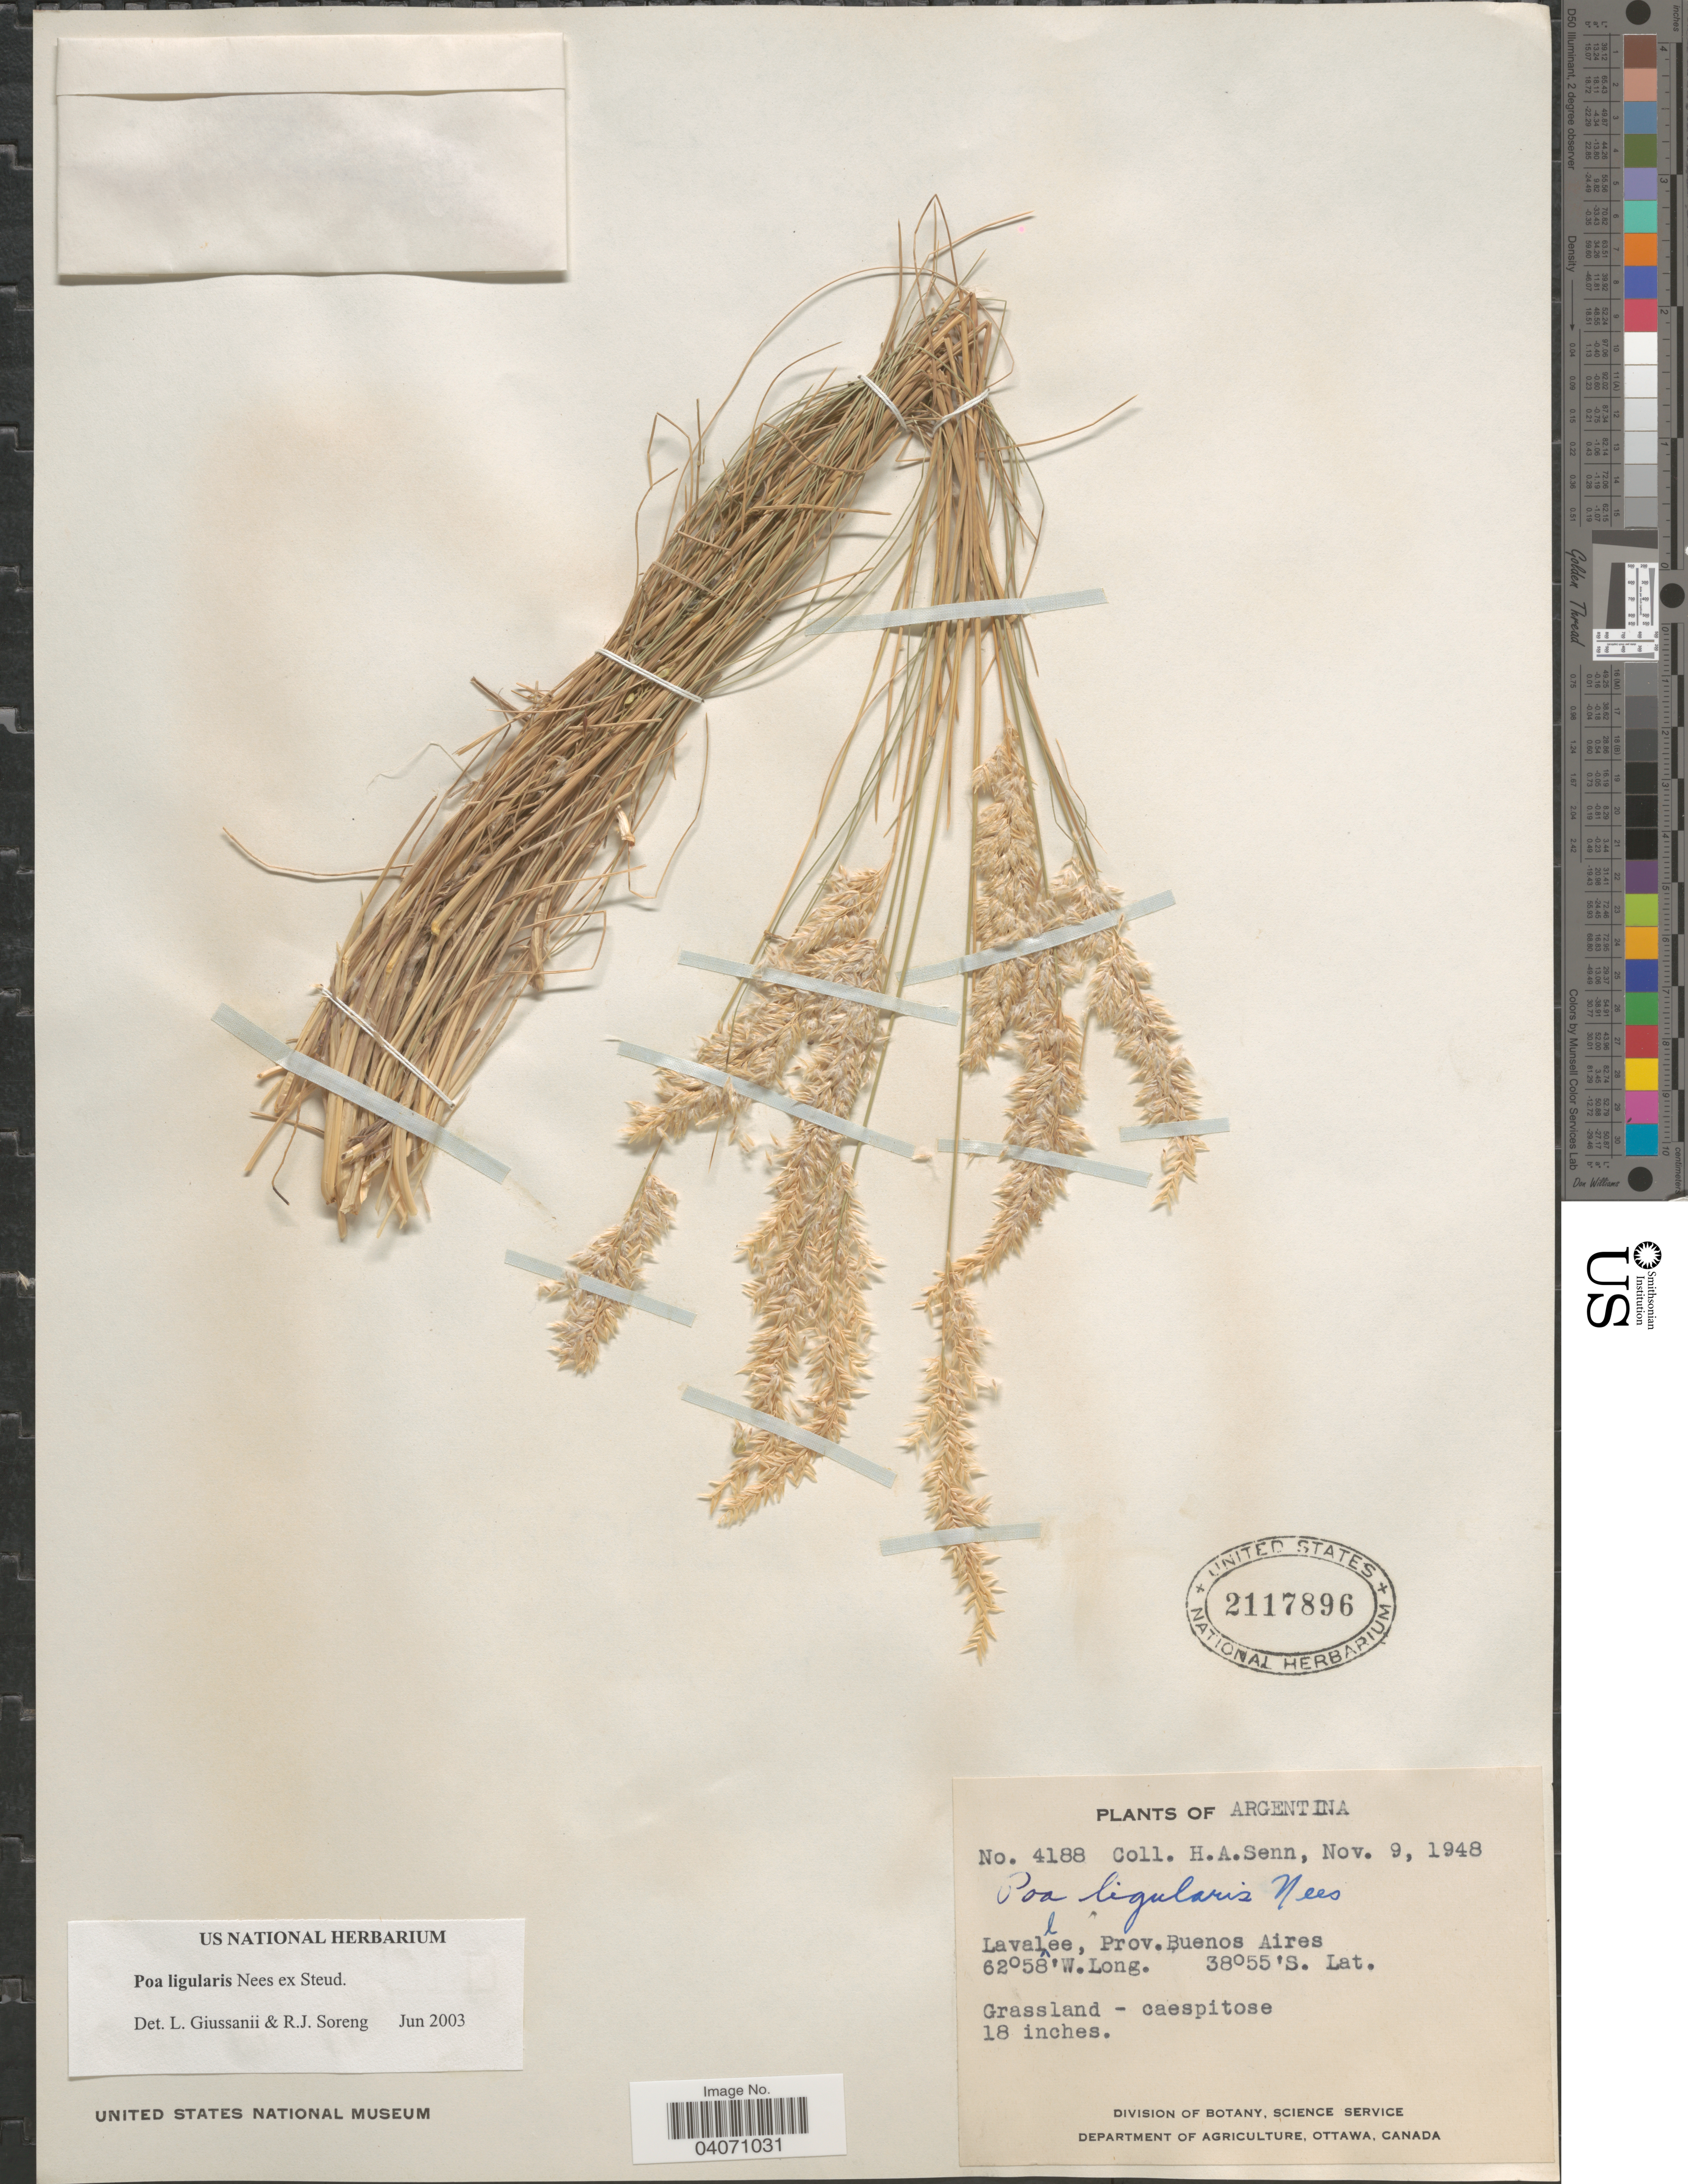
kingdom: Plantae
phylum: Tracheophyta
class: Liliopsida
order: Poales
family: Poaceae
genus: Poa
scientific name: Poa ligularis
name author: Nees ex Steud.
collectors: H. Senn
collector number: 4188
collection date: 1948-11-09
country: Argentina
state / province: Buenos Aires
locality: Lavallee.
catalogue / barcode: US 2117896